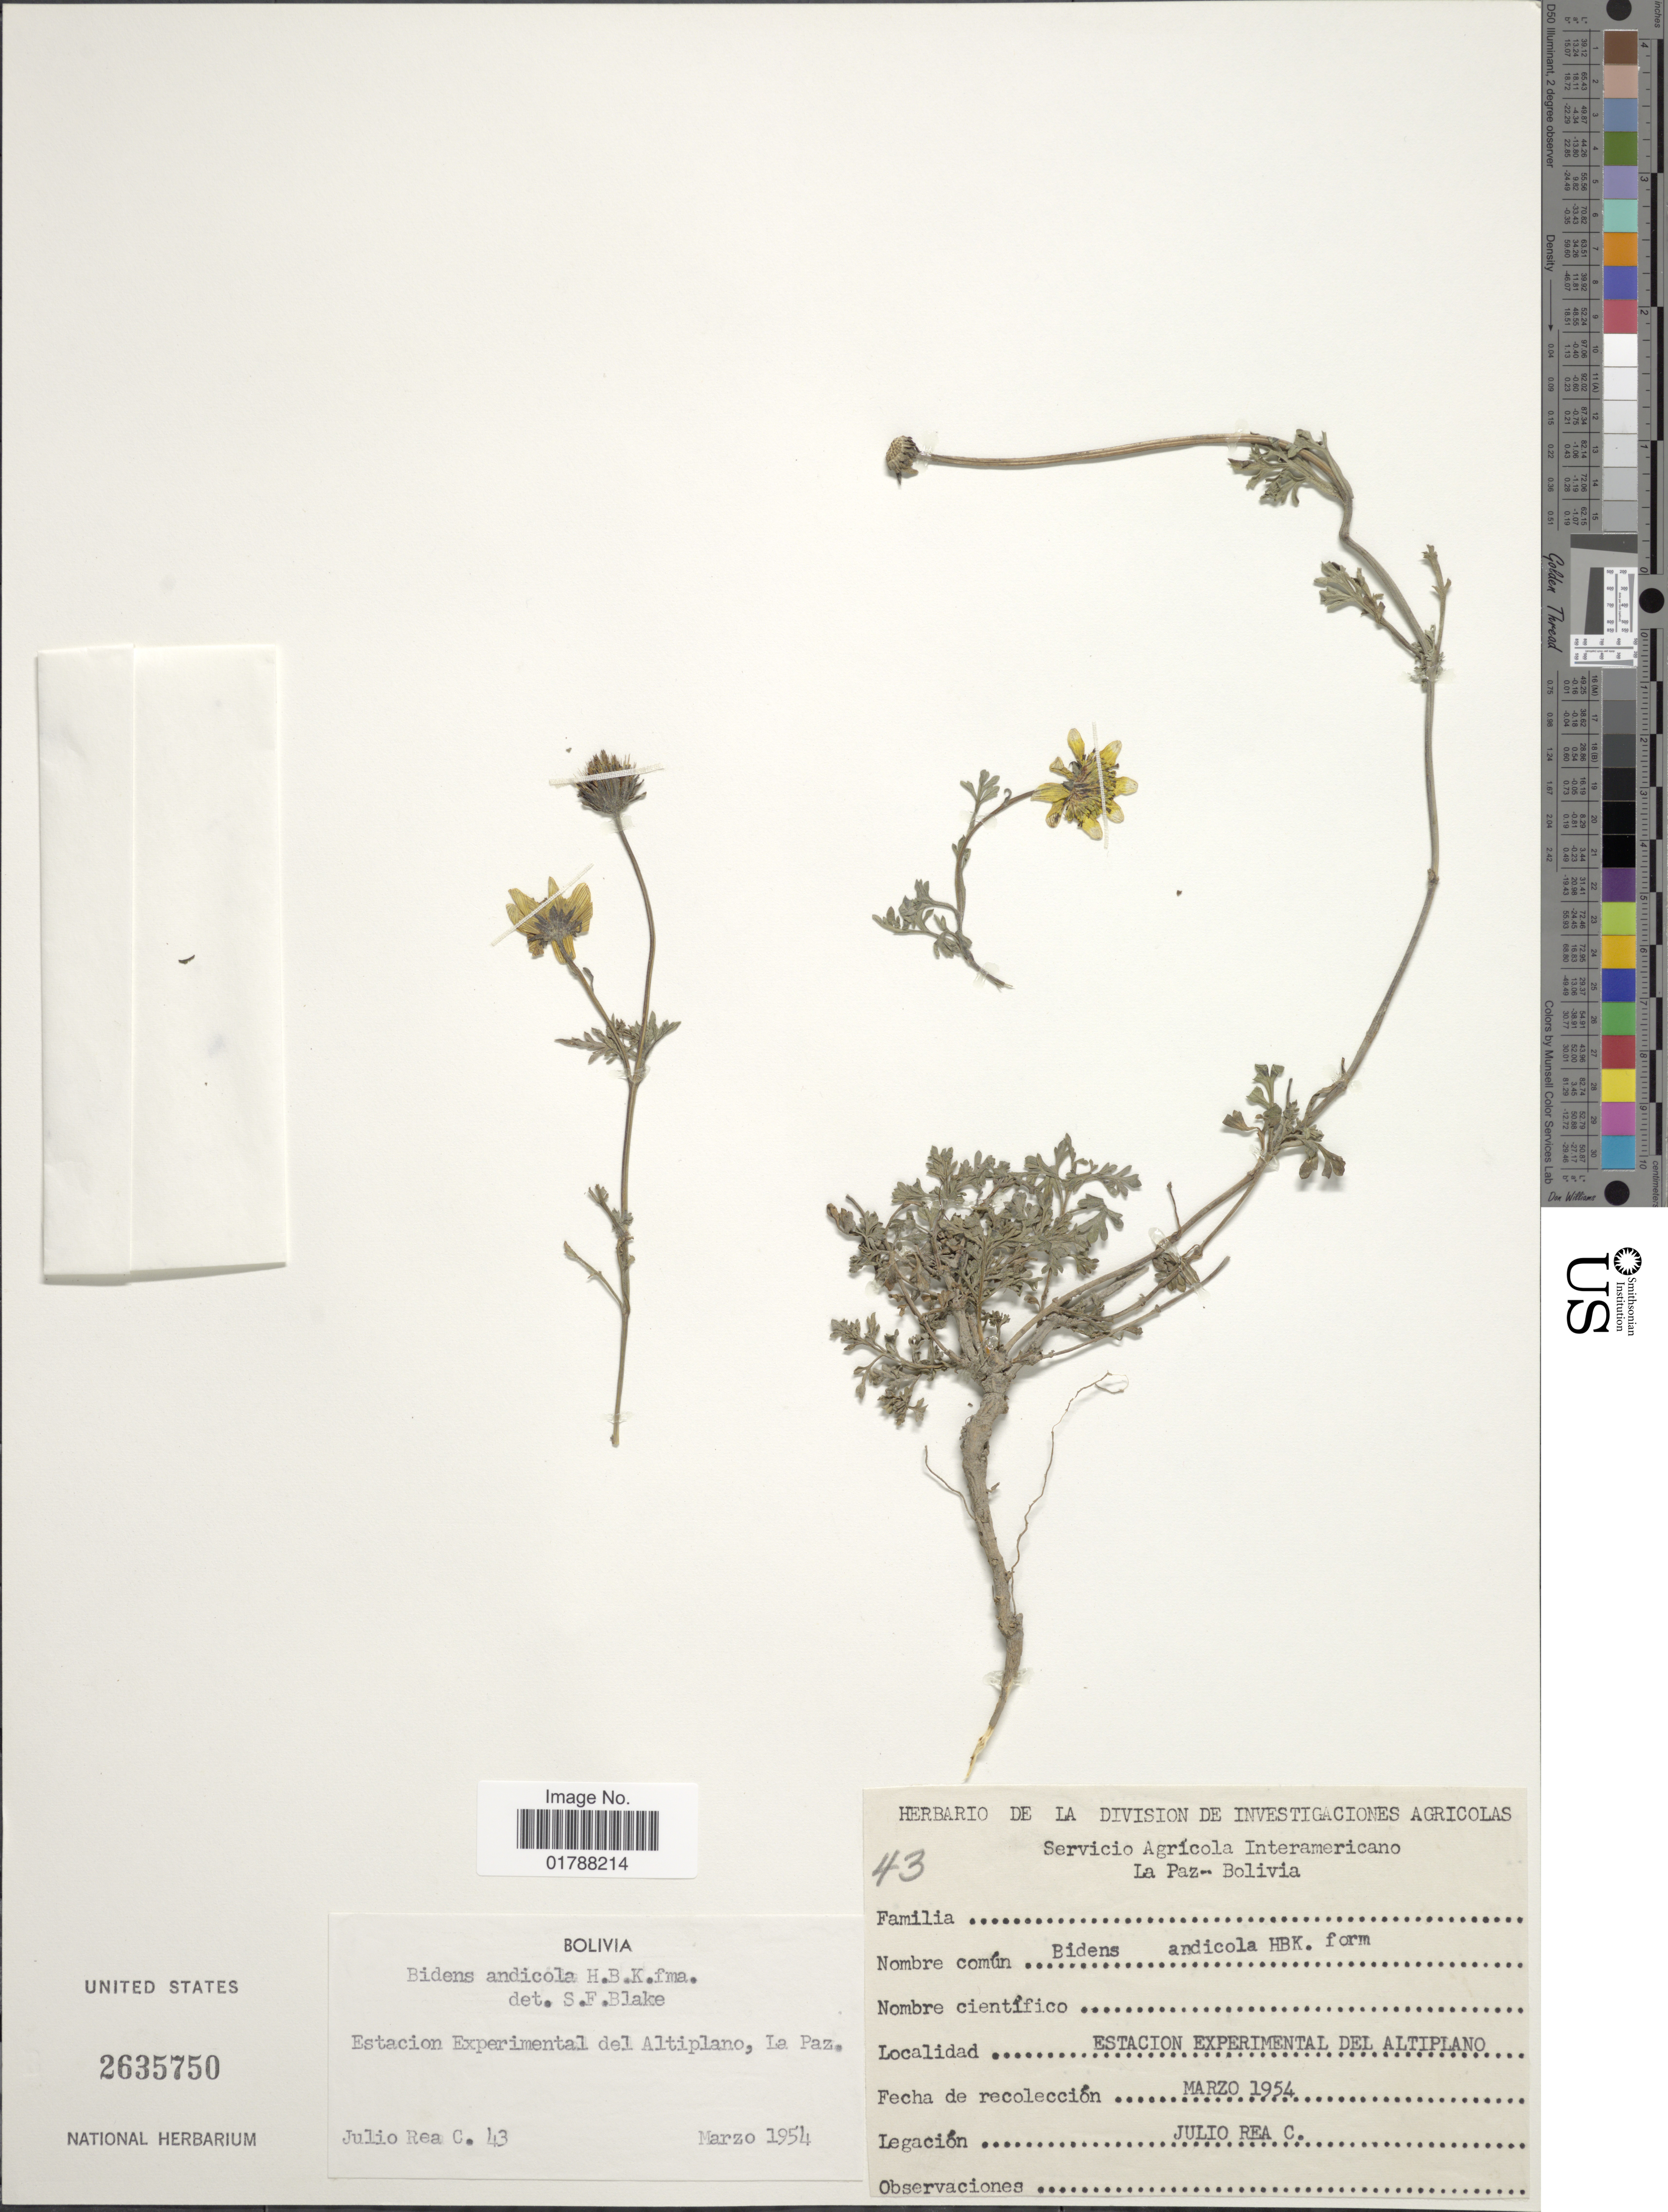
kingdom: Plantae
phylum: Tracheophyta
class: Magnoliopsida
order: Asterales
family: Asteraceae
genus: Bidens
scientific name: Bidens andicola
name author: Kunth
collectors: J. Rea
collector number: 43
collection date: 1954-03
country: Bolivia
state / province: La Paz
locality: Estacion Experimental del Altiplano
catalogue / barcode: US 2635750